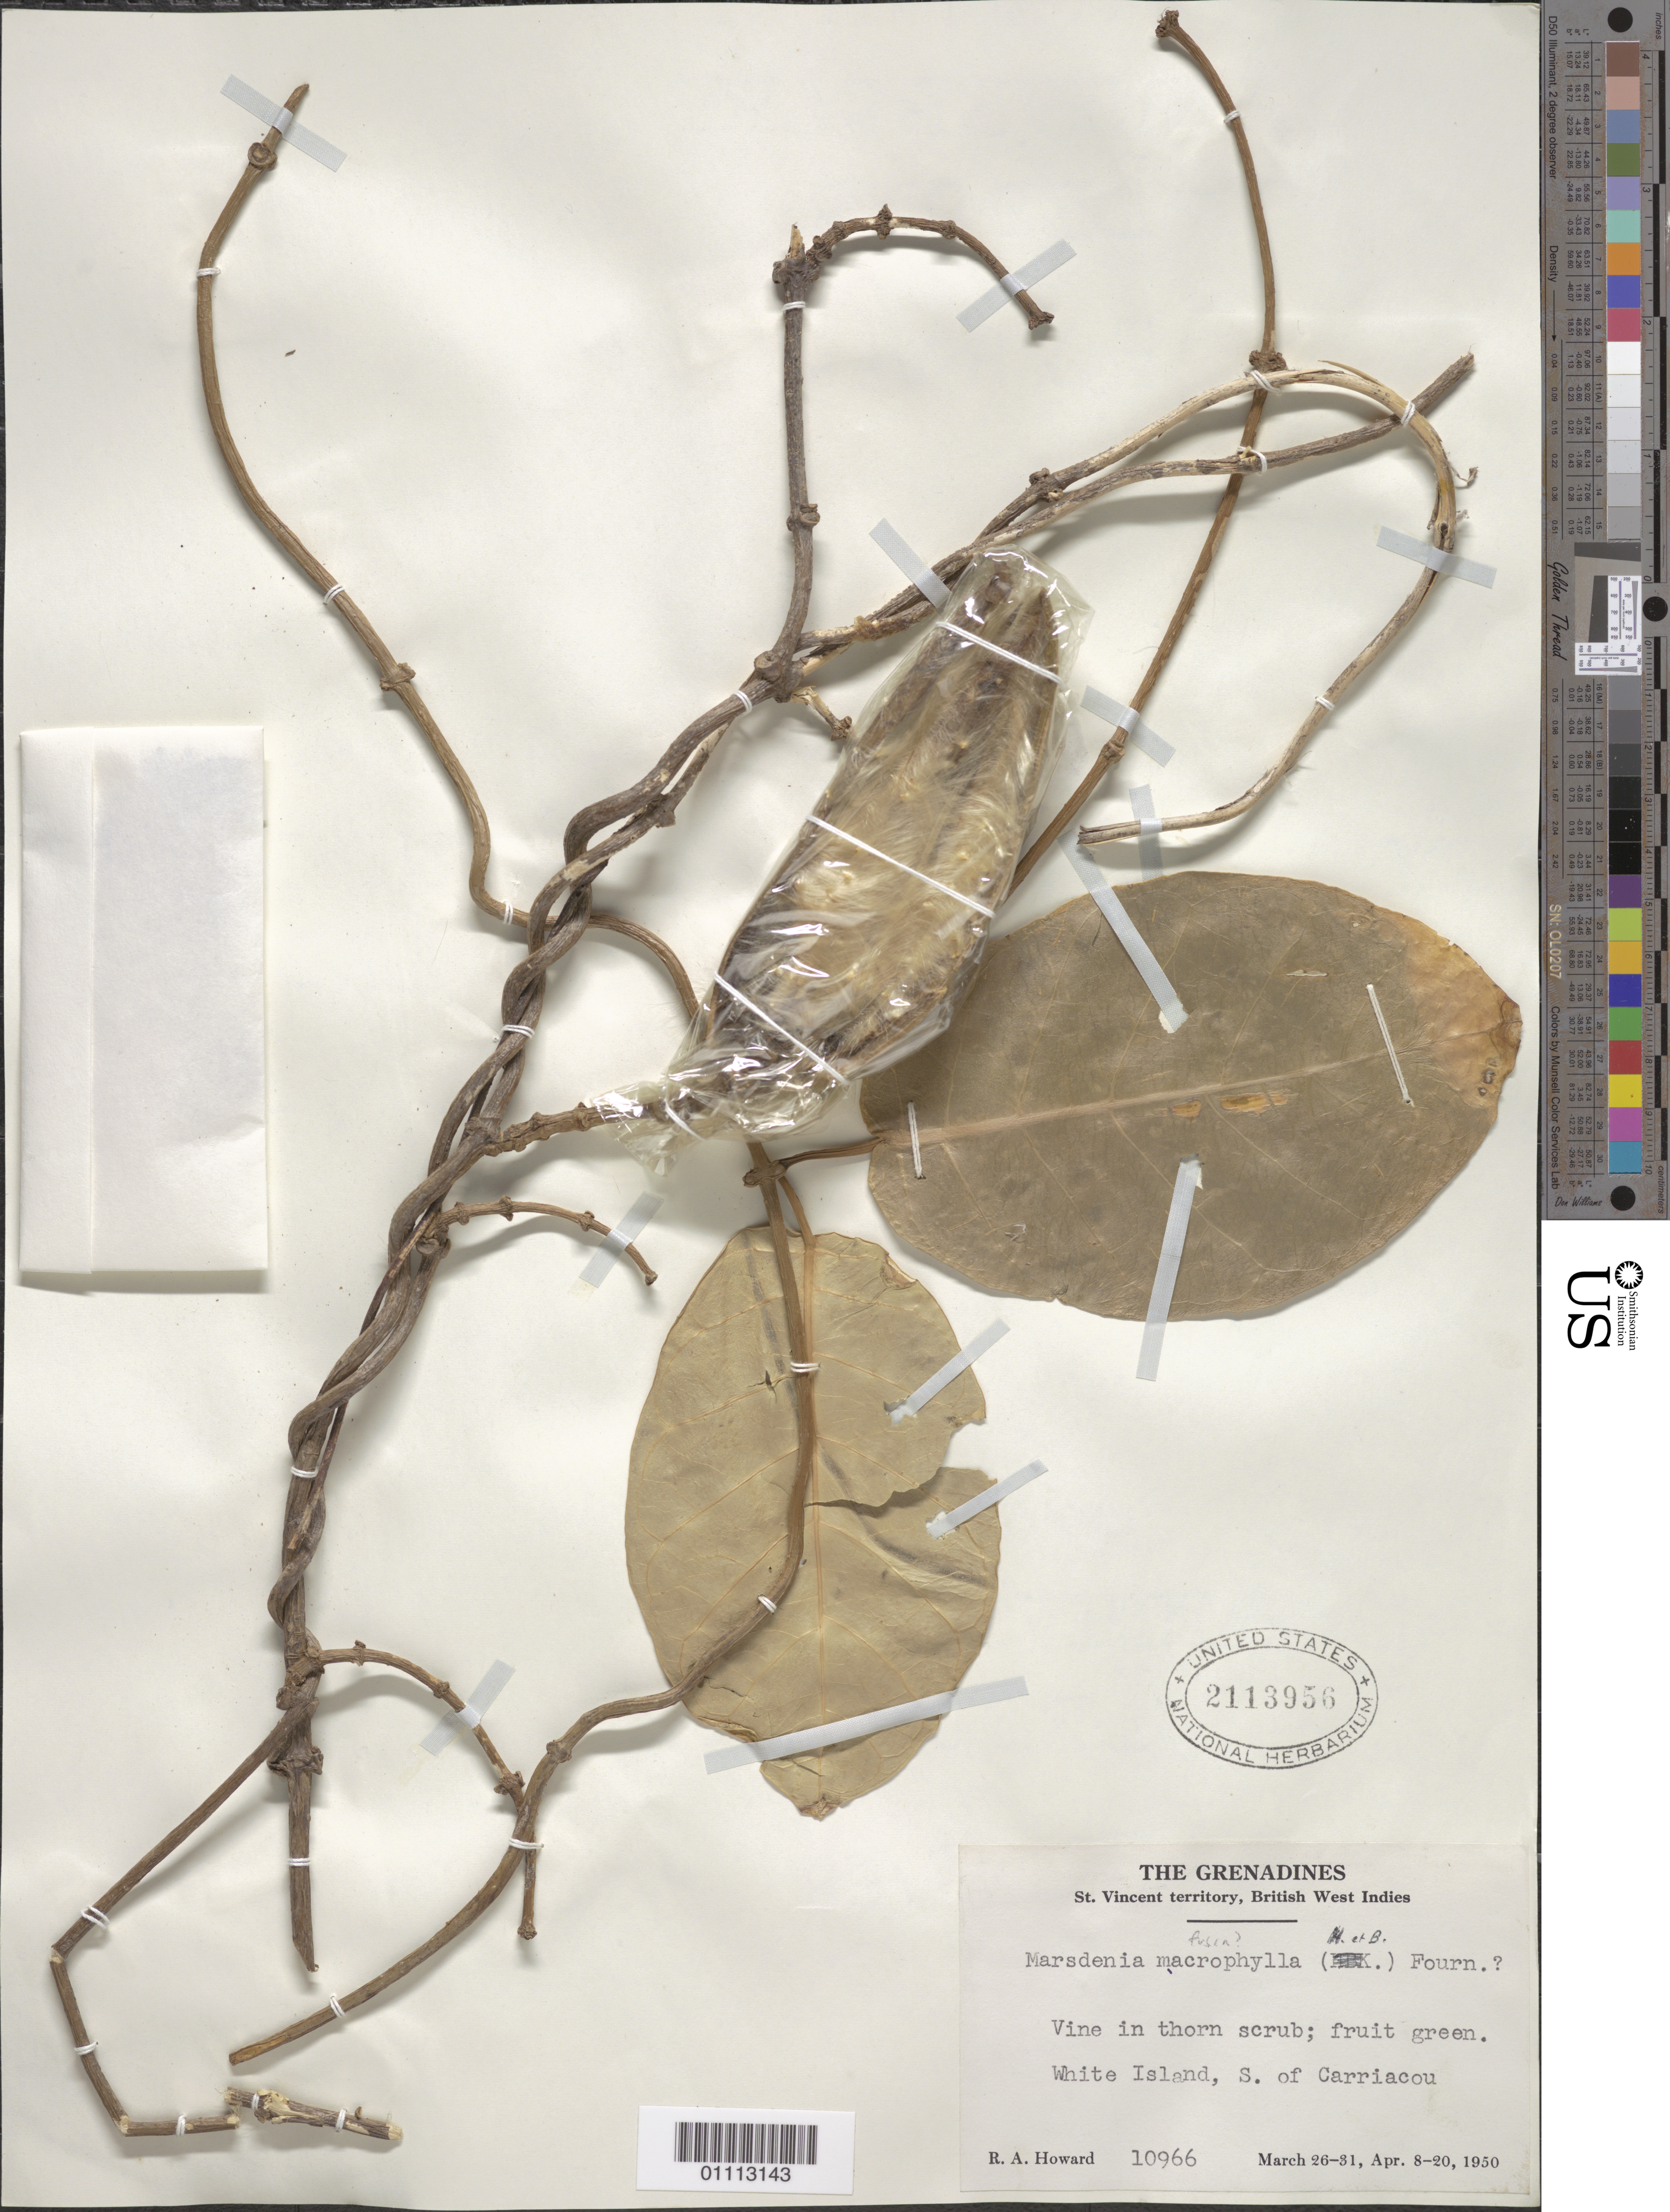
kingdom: Plantae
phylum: Tracheophyta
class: Magnoliopsida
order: Gentianales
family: Apocynaceae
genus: Marsdenia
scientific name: Marsdenia fusca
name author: C. Wright ex Griseb.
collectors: R. A. Howard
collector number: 10966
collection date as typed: Mar 1950 to Apr 1950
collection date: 1950-03/1950-04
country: St. Vincent - Grenadines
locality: White Island, S. of Carriacou.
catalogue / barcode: US 2113956